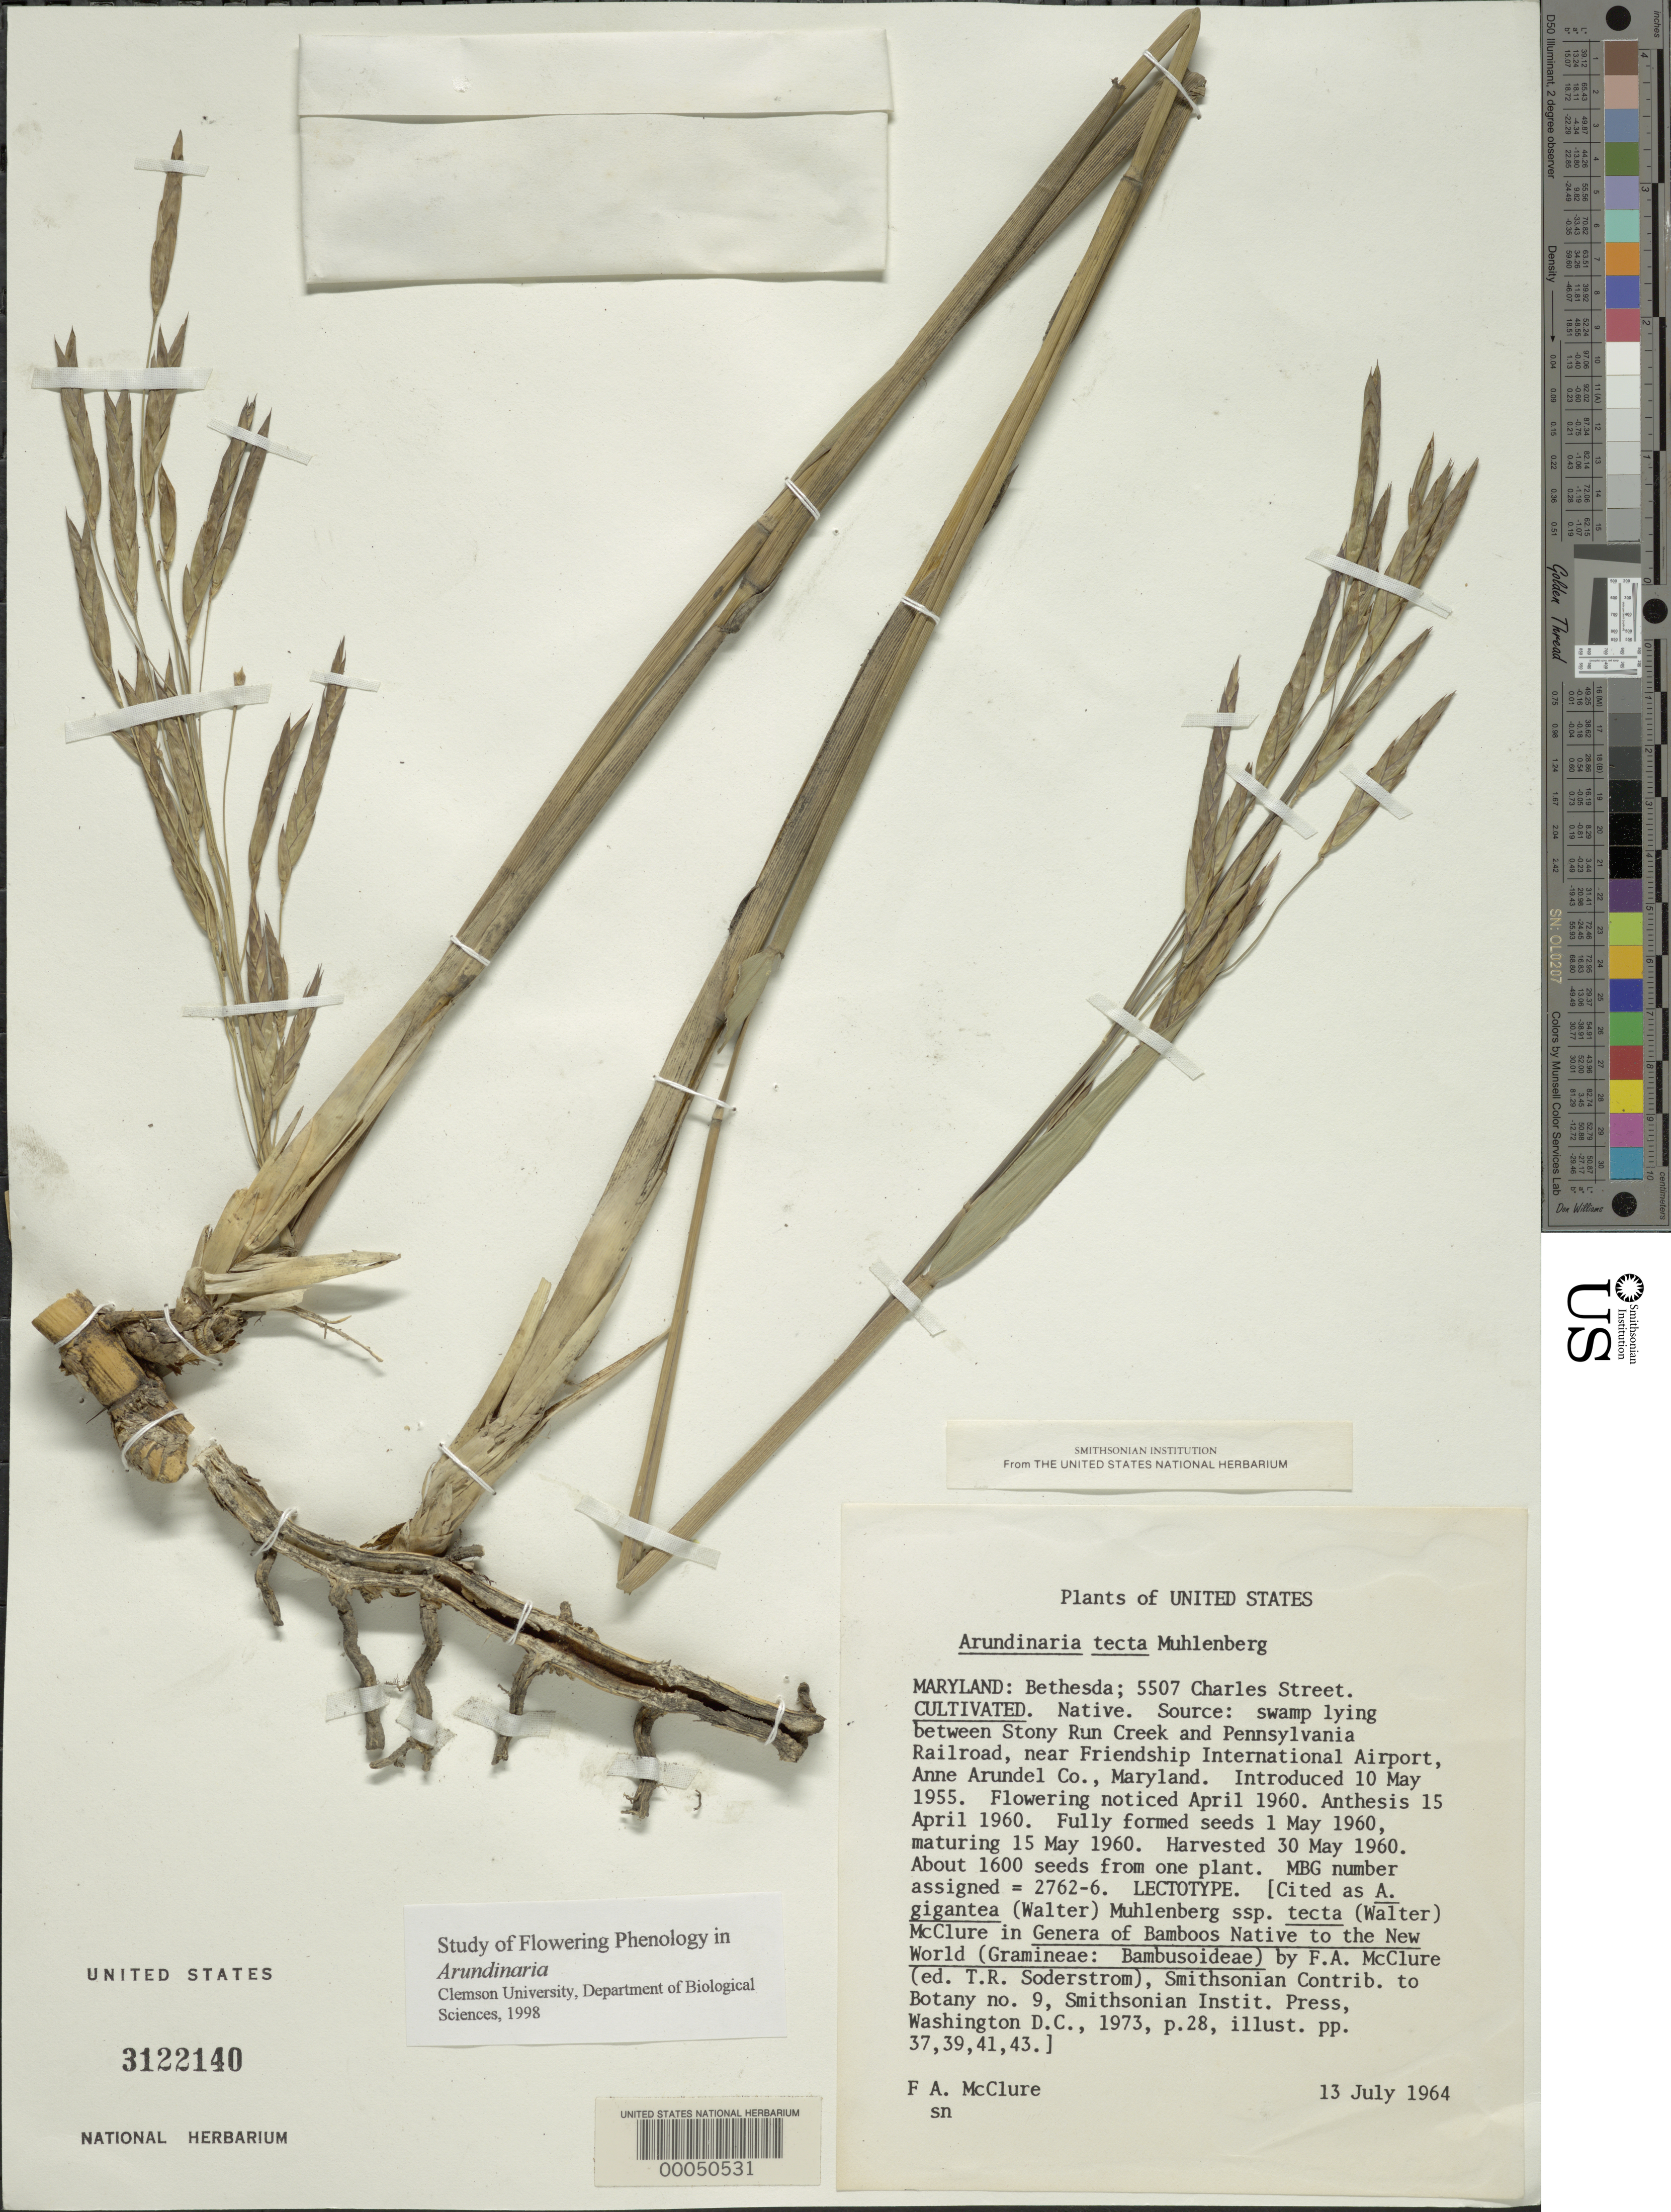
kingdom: Plantae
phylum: Tracheophyta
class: Liliopsida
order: Poales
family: Poaceae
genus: Arundinaria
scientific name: Arundinaria tecta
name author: (Walter) Muhl.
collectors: F. A. McClure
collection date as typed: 13 Jul 1964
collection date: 1964-07-13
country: United States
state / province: Maryland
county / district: Montgomery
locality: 5507 Charles Street, Bethesda (McClure's garden)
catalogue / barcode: US 3122140